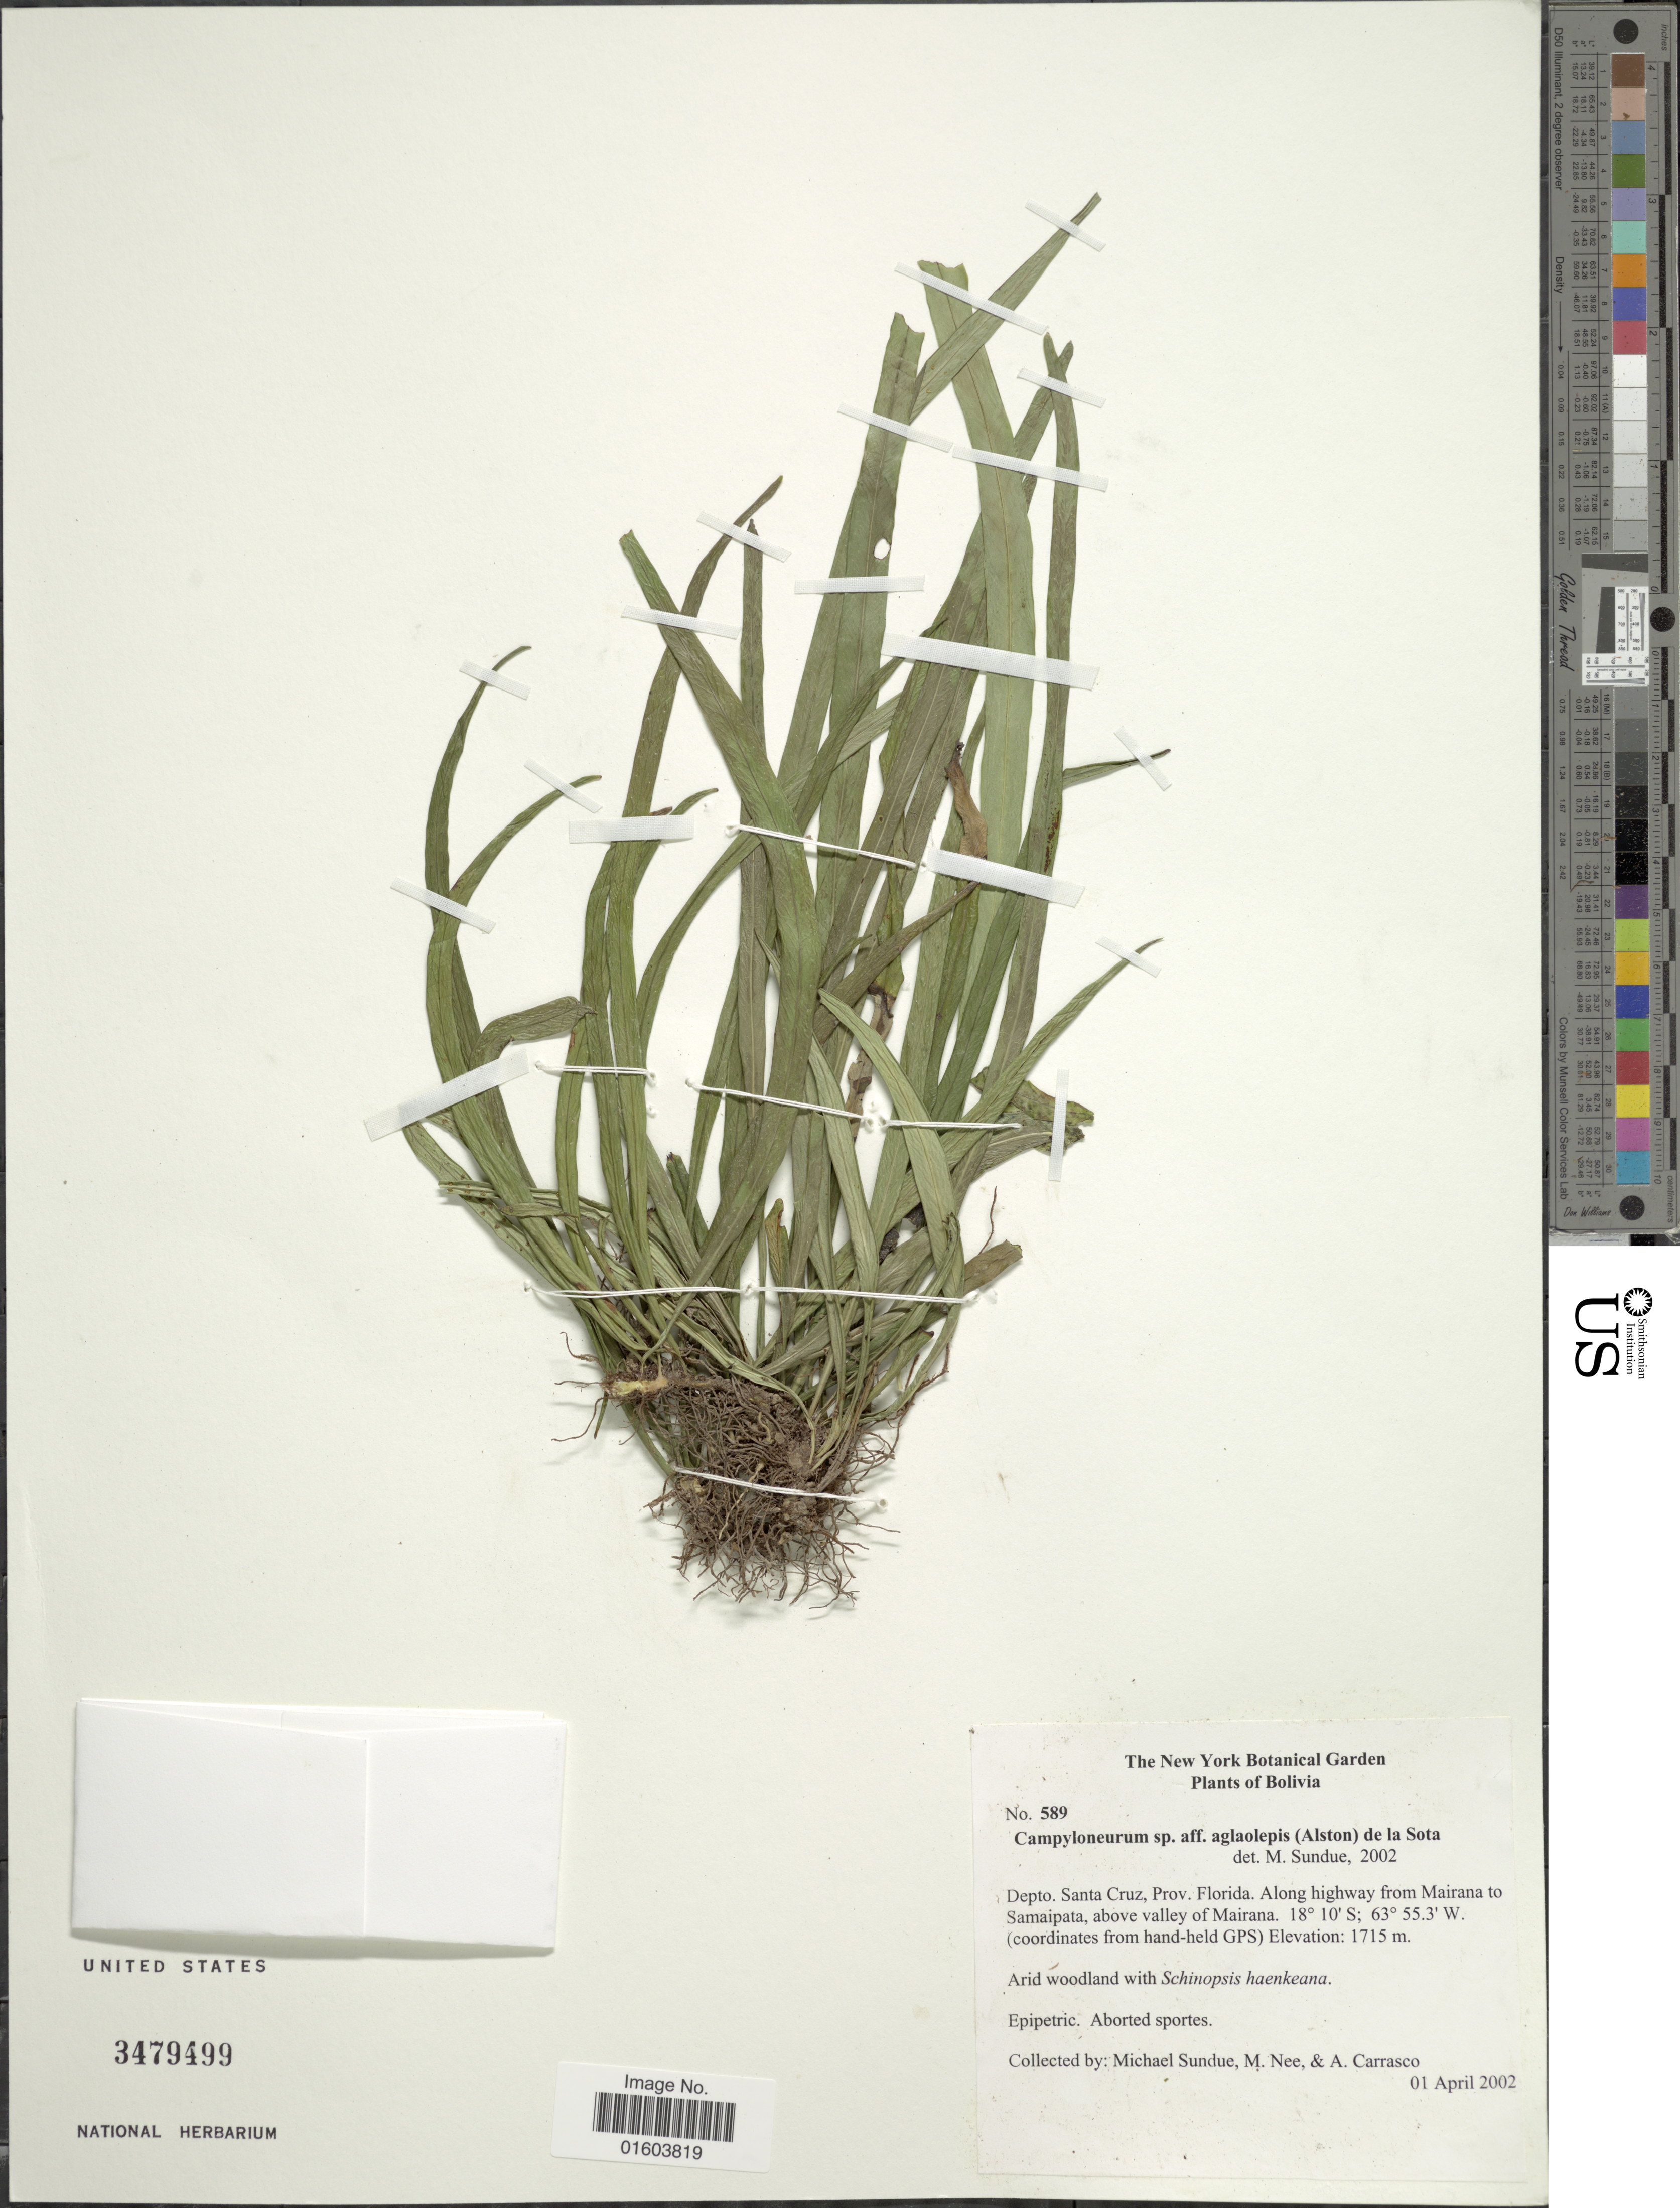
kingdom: Plantae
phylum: Tracheophyta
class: Polypodiopsida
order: Polypodiales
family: Polypodiaceae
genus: Campyloneurum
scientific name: Campyloneurum aglaolepis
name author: (Alston) Sota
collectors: M. Sundue, M. Nee, M. Mendoza & A. Carrasco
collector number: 589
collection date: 2002-04-01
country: Bolivia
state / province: Santa Cruz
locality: Bolivia.Depto, Santa Cruz, Prov. Florida. Along highway from Mairana to Samaipata, above valley of Mairana.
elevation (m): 1715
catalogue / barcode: US 3479499